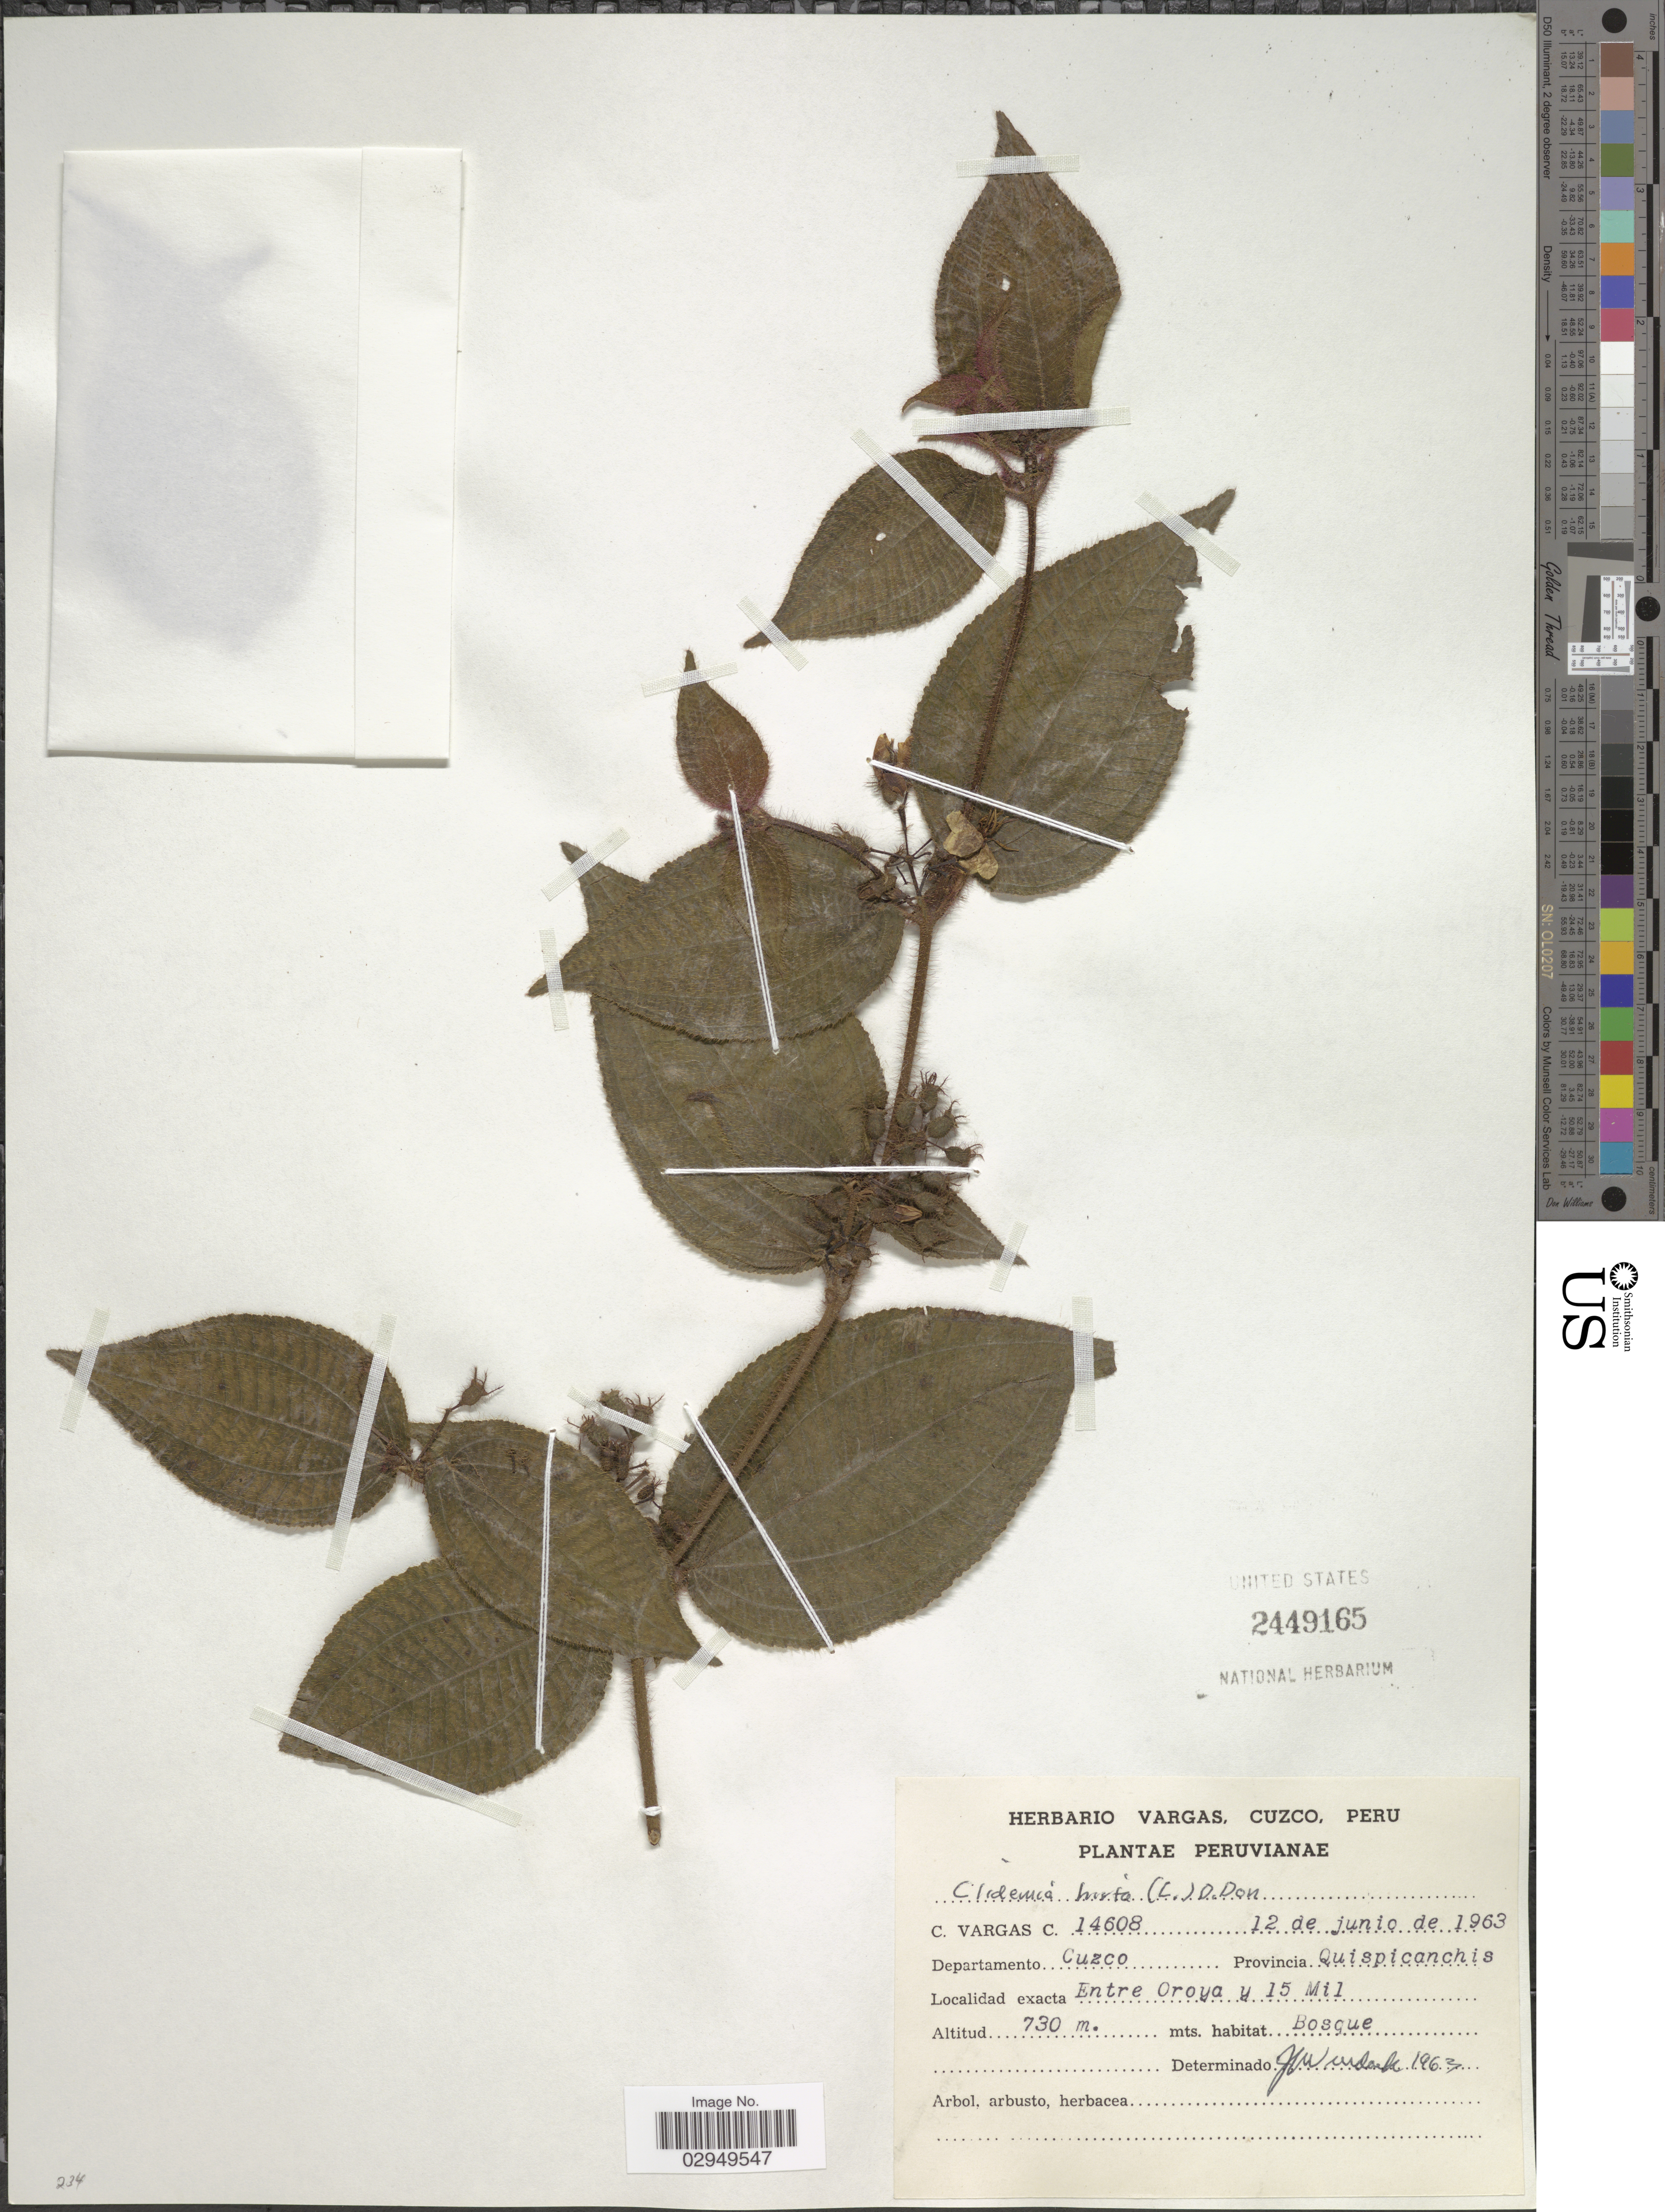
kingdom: Plantae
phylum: Tracheophyta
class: Magnoliopsida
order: Myrtales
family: Melastomataceae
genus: Clidemia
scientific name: Clidemia hirta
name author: (L.) D. Don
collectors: C. Vargas Calderón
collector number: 14608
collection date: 1963-06-12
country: Peru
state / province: Cusco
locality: Departamento Cuzco. Provincia Quispicanchis. Entre Oroya y 15 Mil.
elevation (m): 730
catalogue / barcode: US 2449165